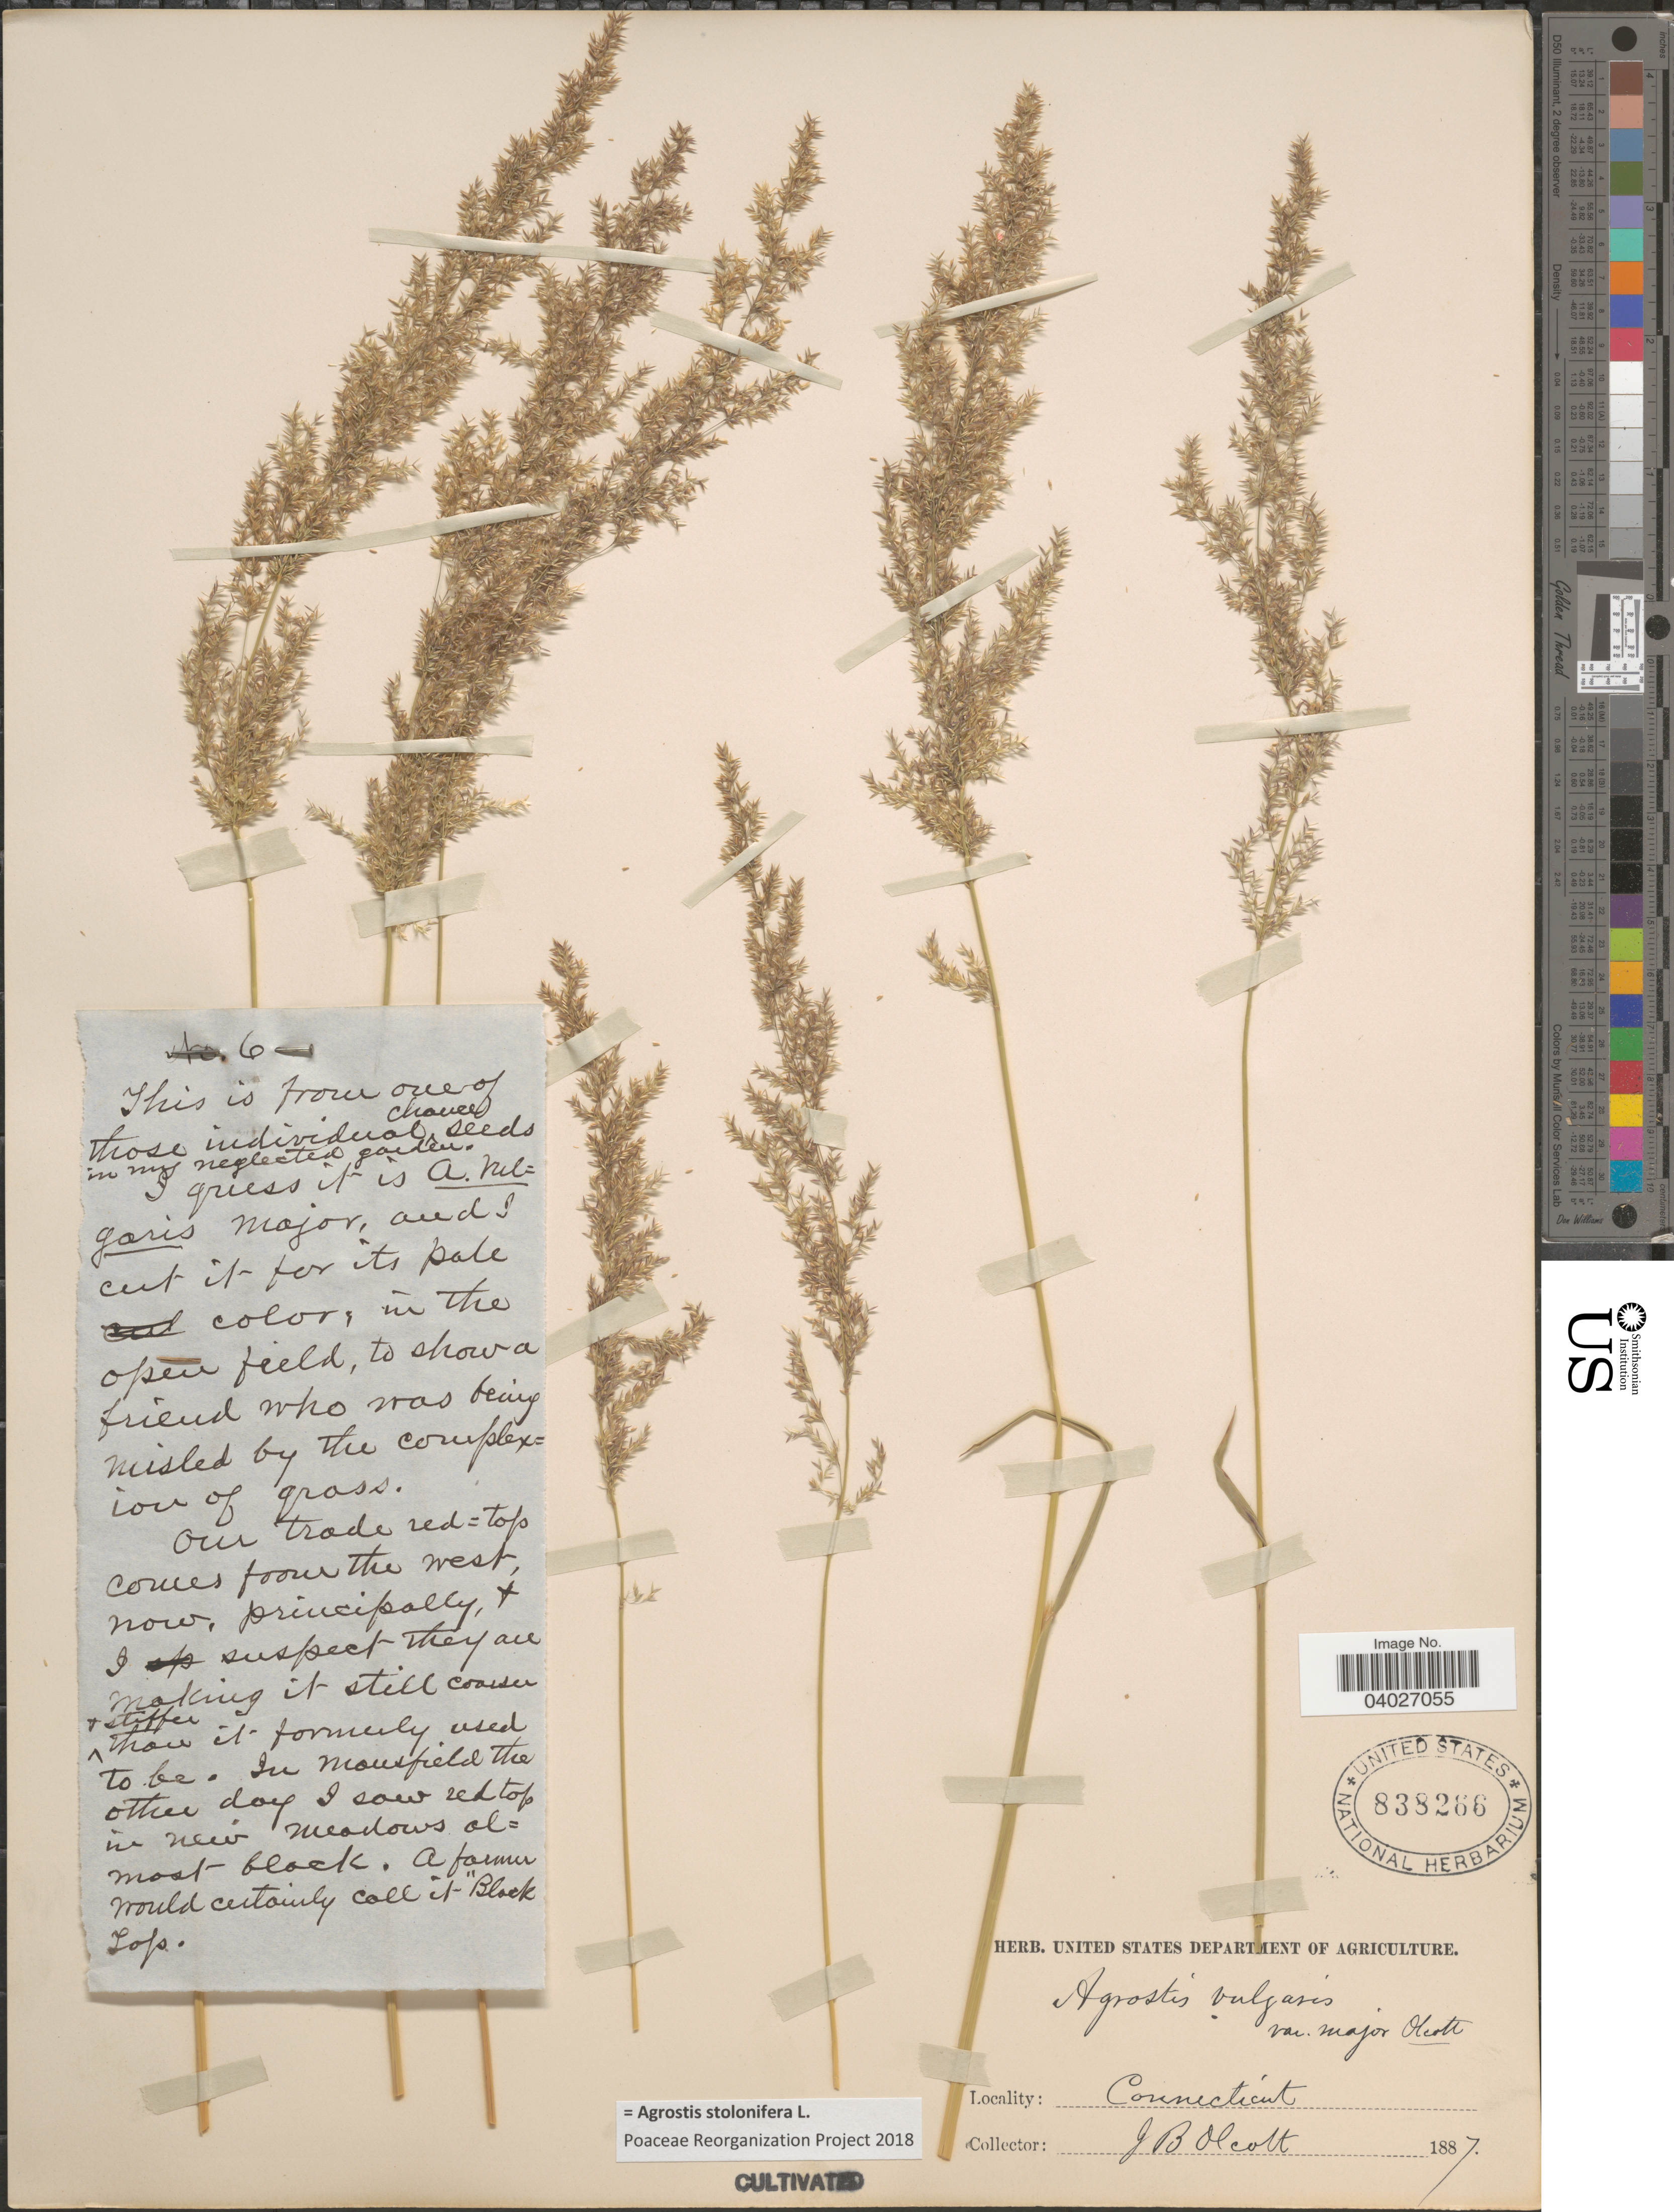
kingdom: Plantae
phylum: Tracheophyta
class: Liliopsida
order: Poales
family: Poaceae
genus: Agrostis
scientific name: Agrostis stolonifera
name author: L.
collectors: J. Olcott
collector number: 6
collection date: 1887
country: United States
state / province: Connecticut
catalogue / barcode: US 838266